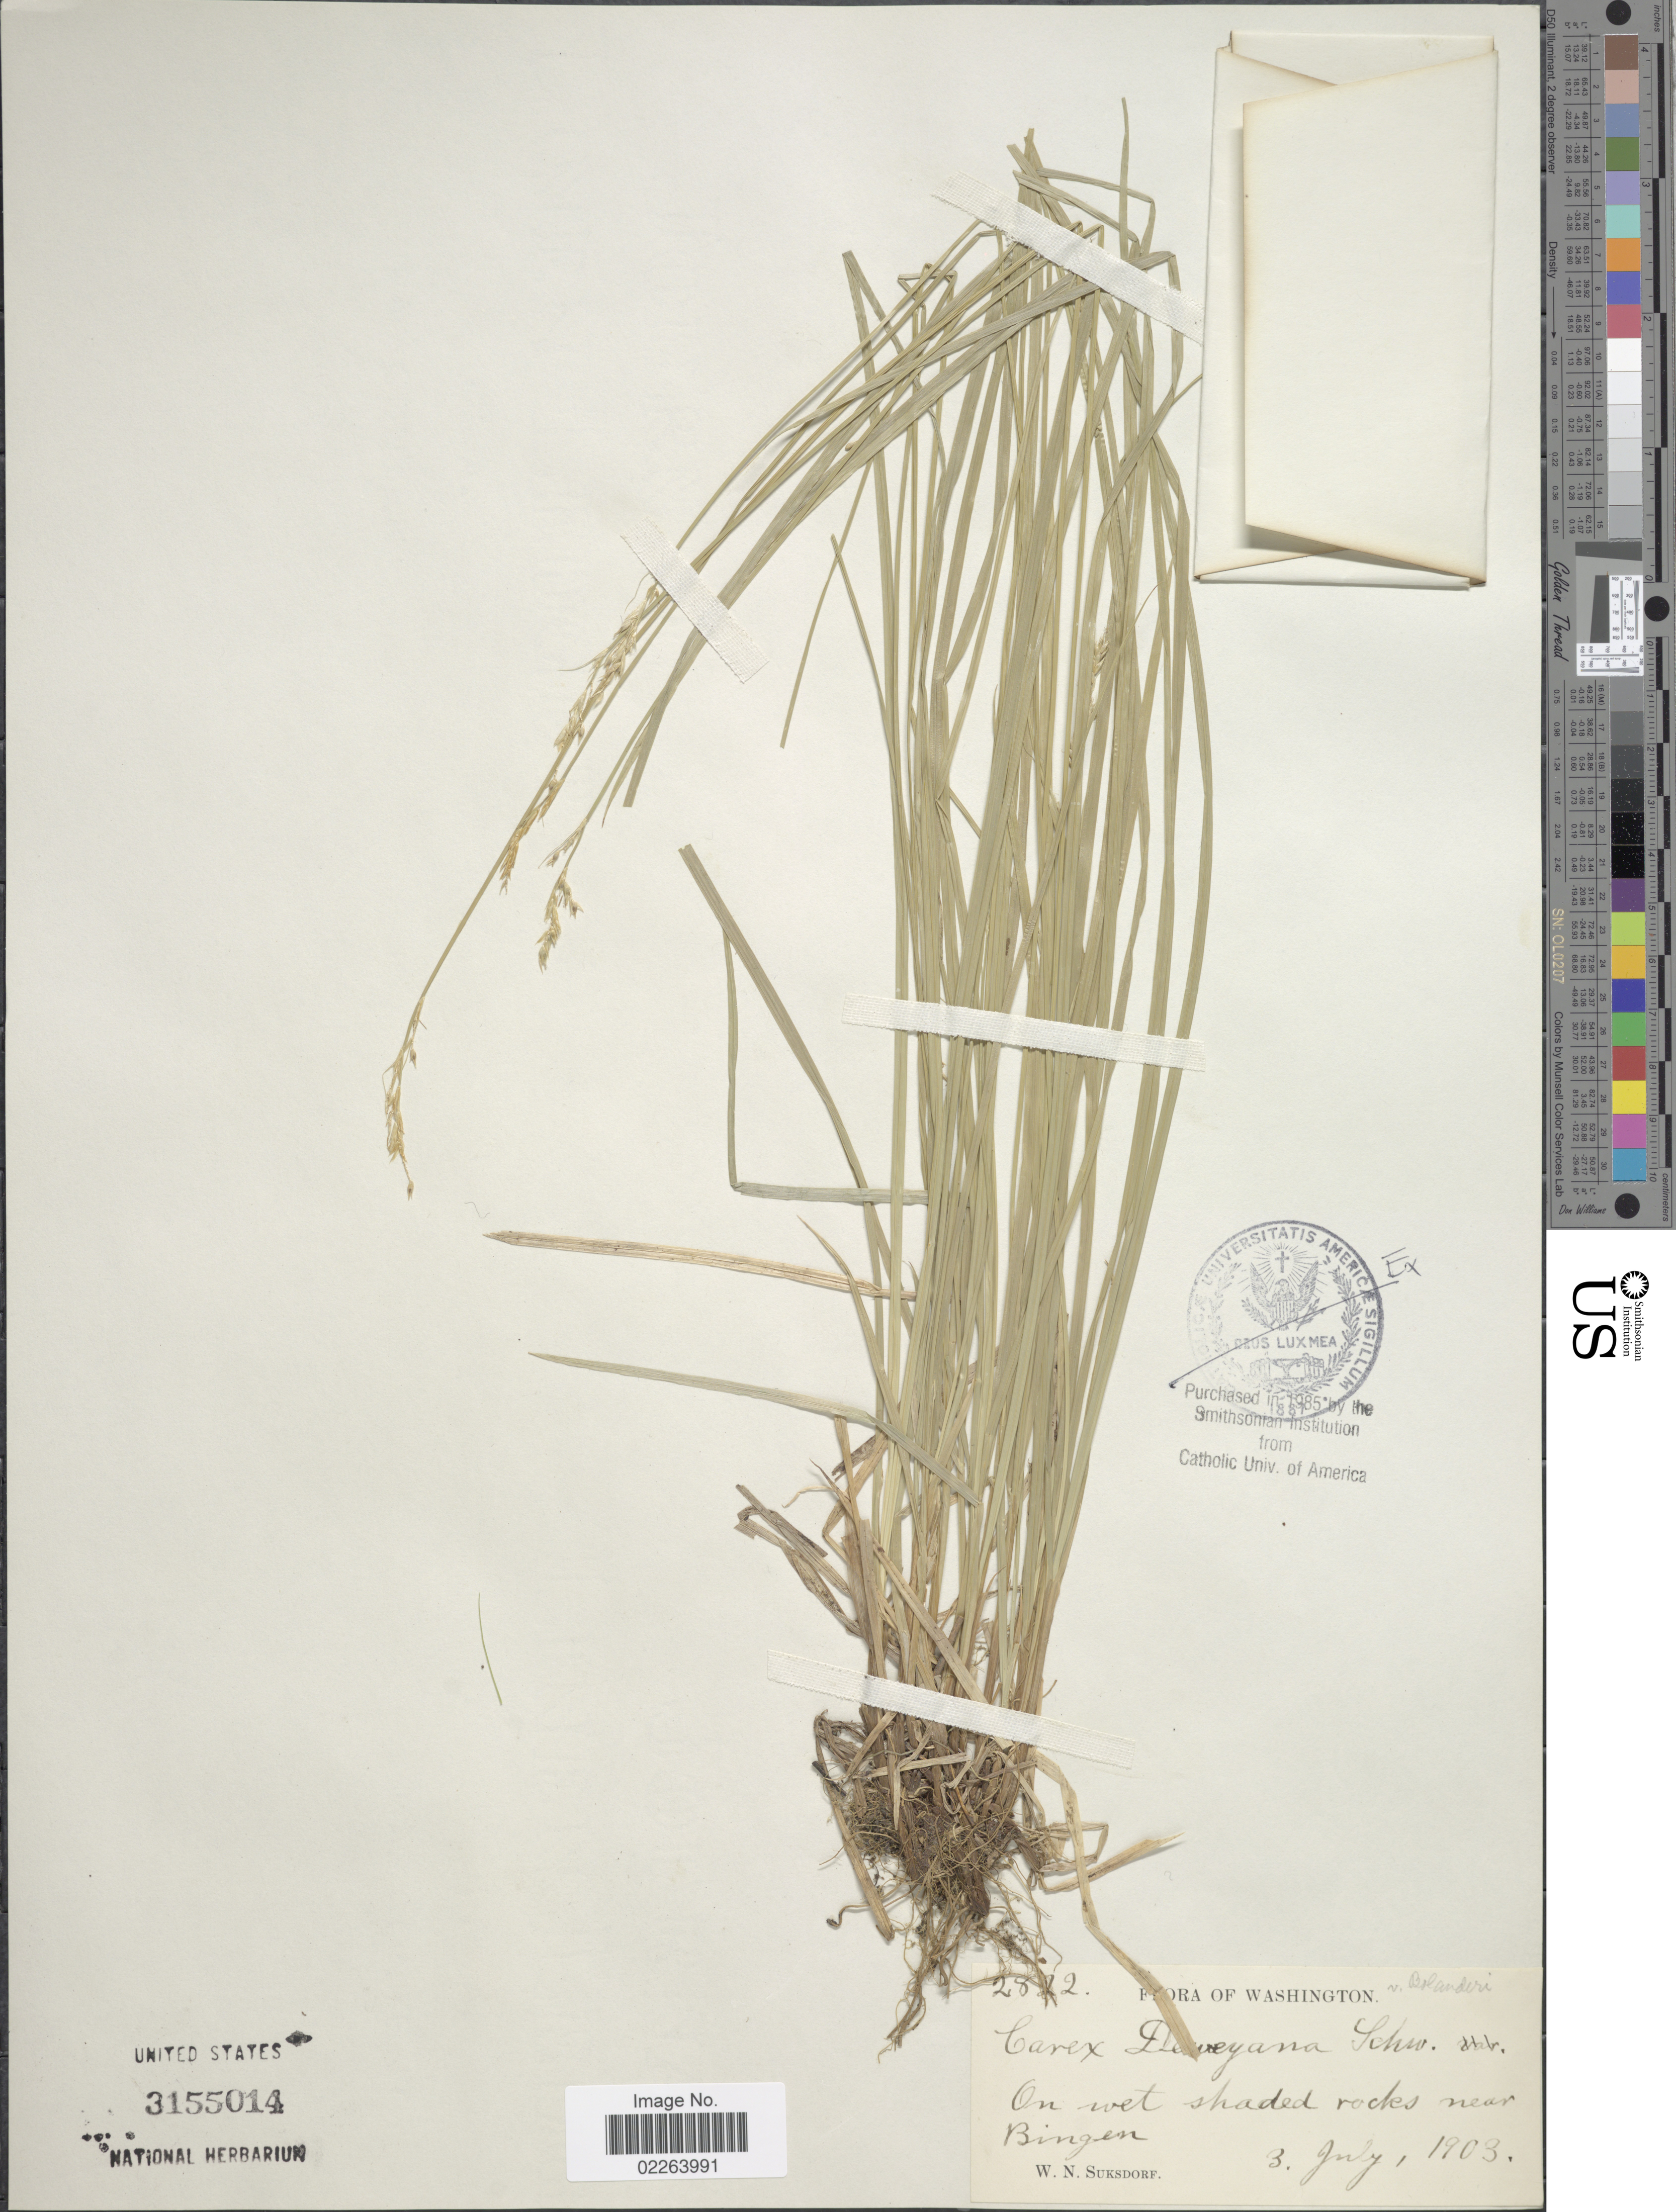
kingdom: Plantae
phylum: Tracheophyta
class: Liliopsida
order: Poales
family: Cyperaceae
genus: Carex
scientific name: Carex deweyana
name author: Schwein.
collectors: W. N. Suksdorf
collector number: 2822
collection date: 1903-07-03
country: United States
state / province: Washington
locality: On wet shaded rocks near Bingen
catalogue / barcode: US 3155014